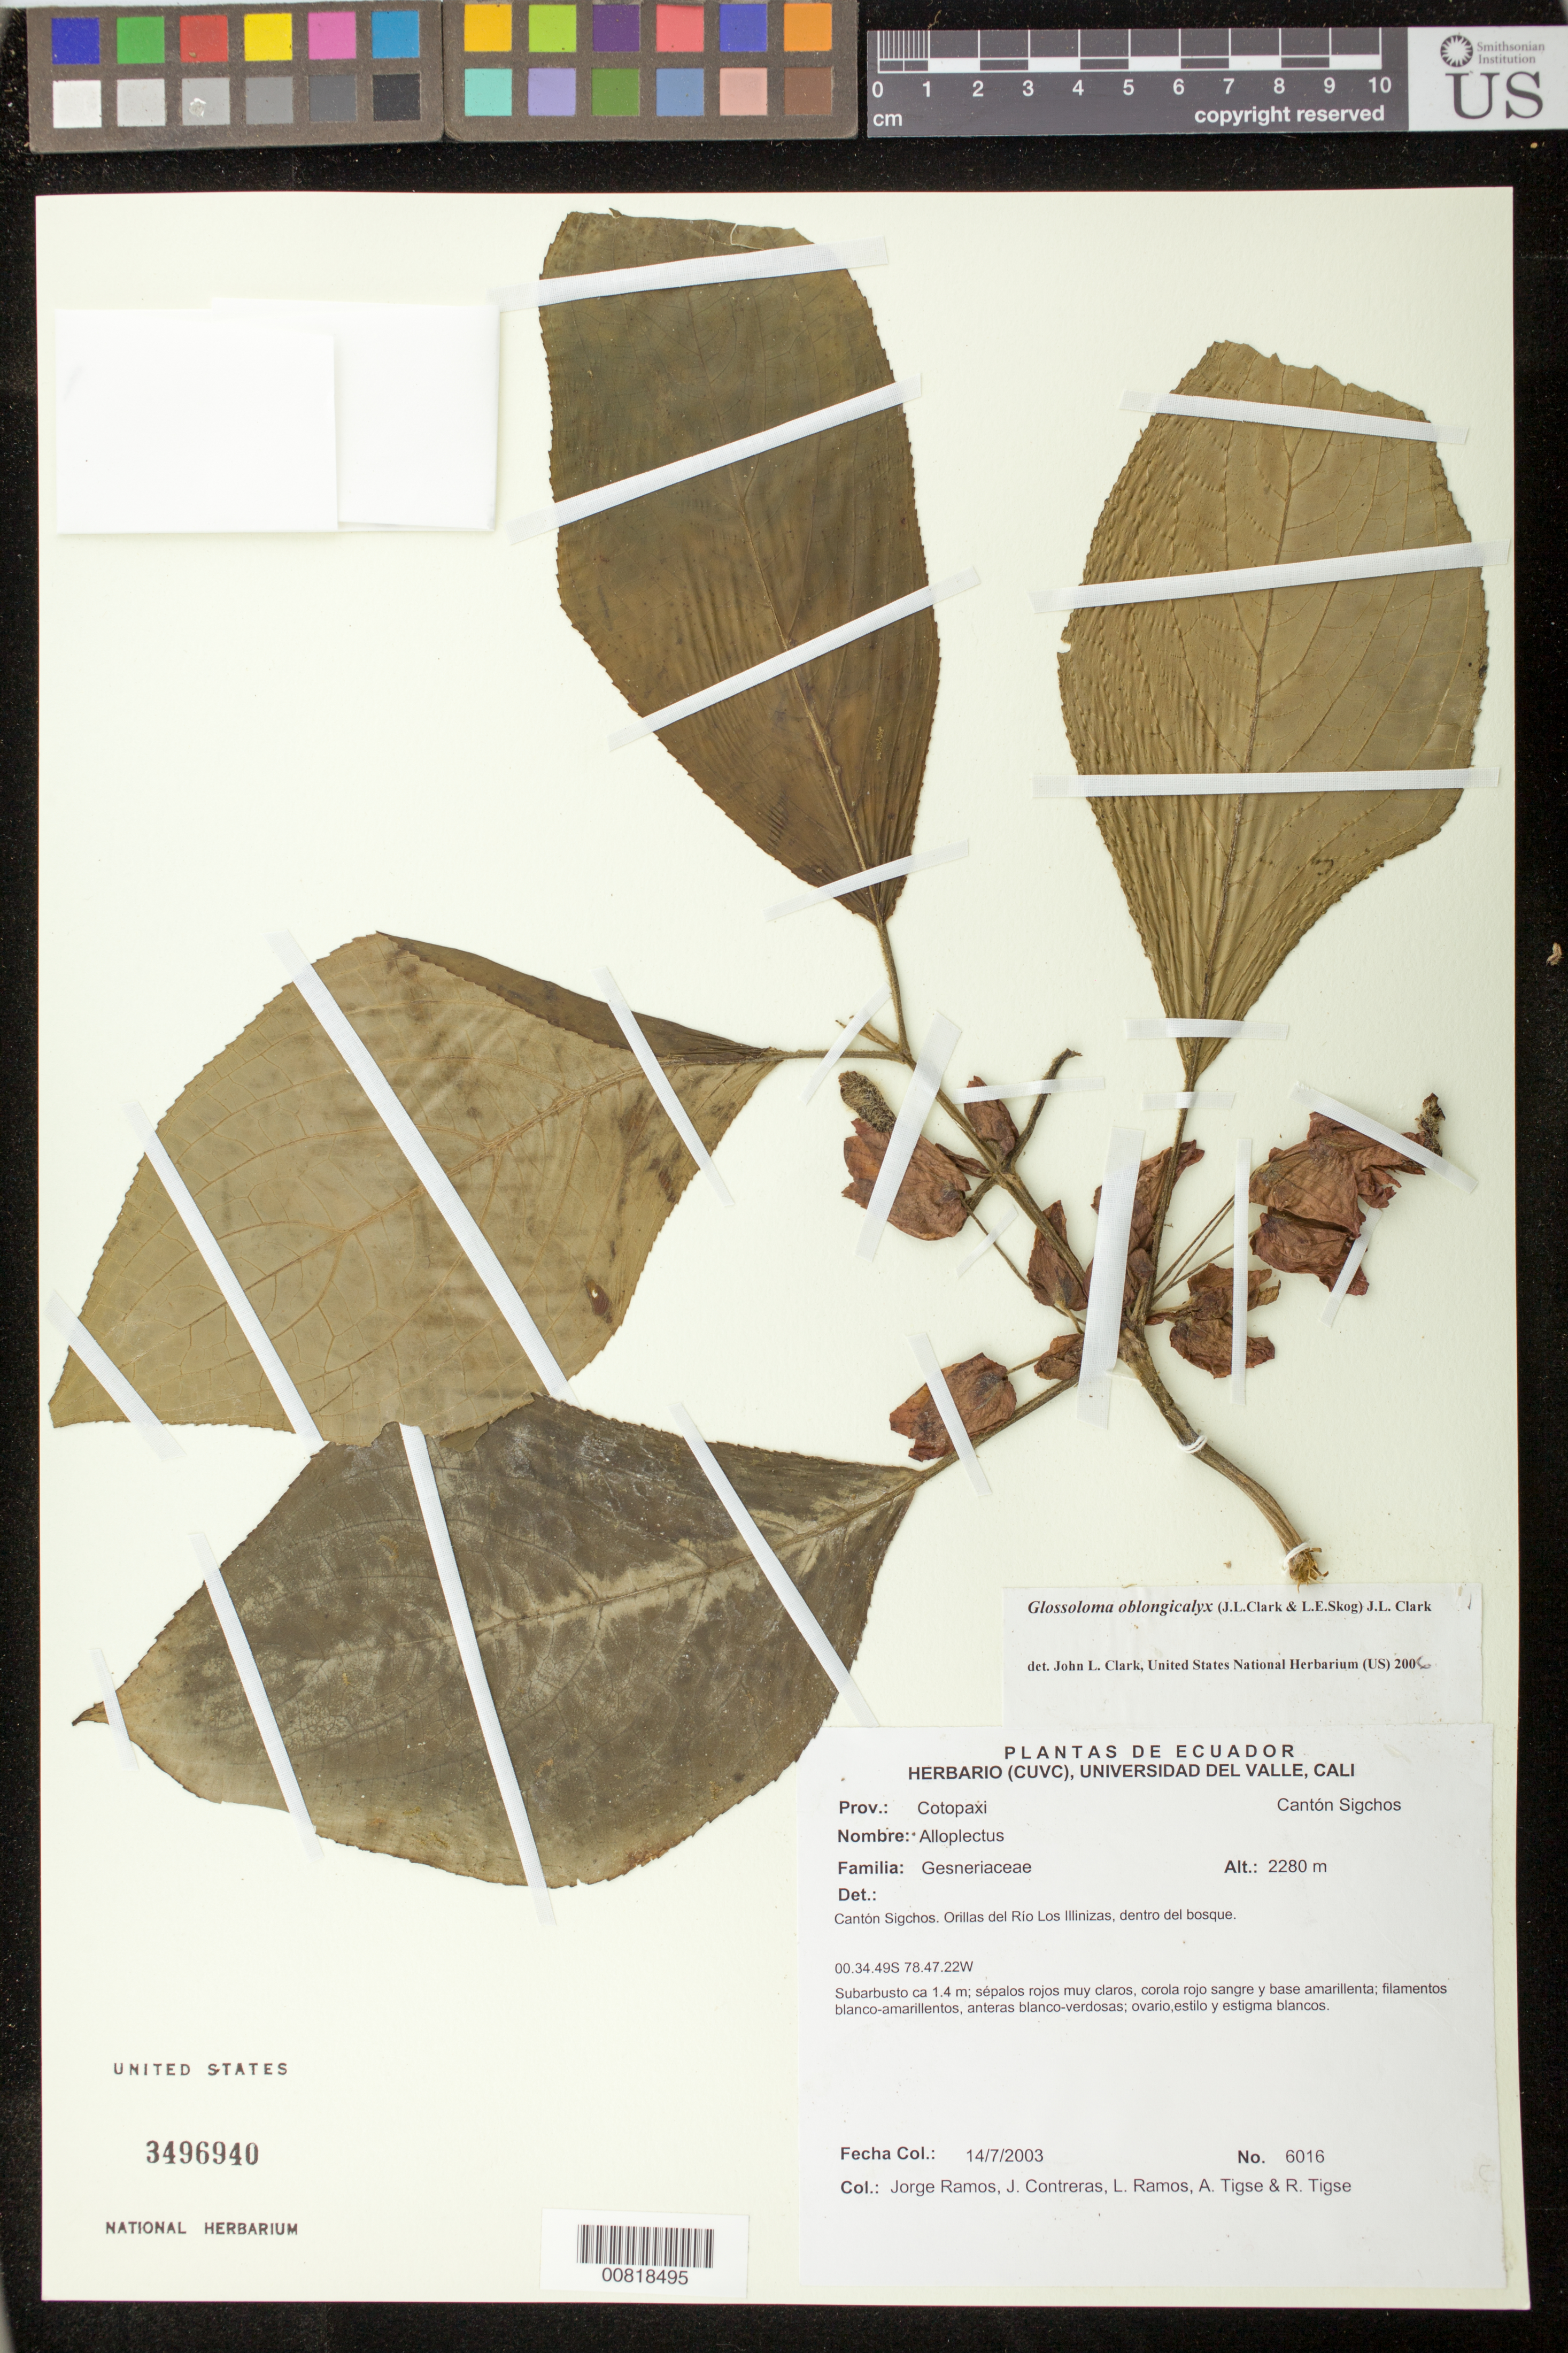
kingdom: Plantae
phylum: Tracheophyta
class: Magnoliopsida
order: Lamiales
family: Gesneriaceae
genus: Glossoloma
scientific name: Glossoloma oblongicalyx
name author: (J.L. Clark & L.E. Skog) J.L. Clark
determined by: Clark, J. L., (SEL), The Marie Selby Botanical Garden (UNITED STATES)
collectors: J. Ramos & et al.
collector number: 6016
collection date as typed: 14 Jul 2003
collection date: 2003-07-14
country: Ecuador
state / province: Cotopaxi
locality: Cantón Sigchos. Orillas del Rio Los Illinizas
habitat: Dentro del bosque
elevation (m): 2280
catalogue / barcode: US 3496940